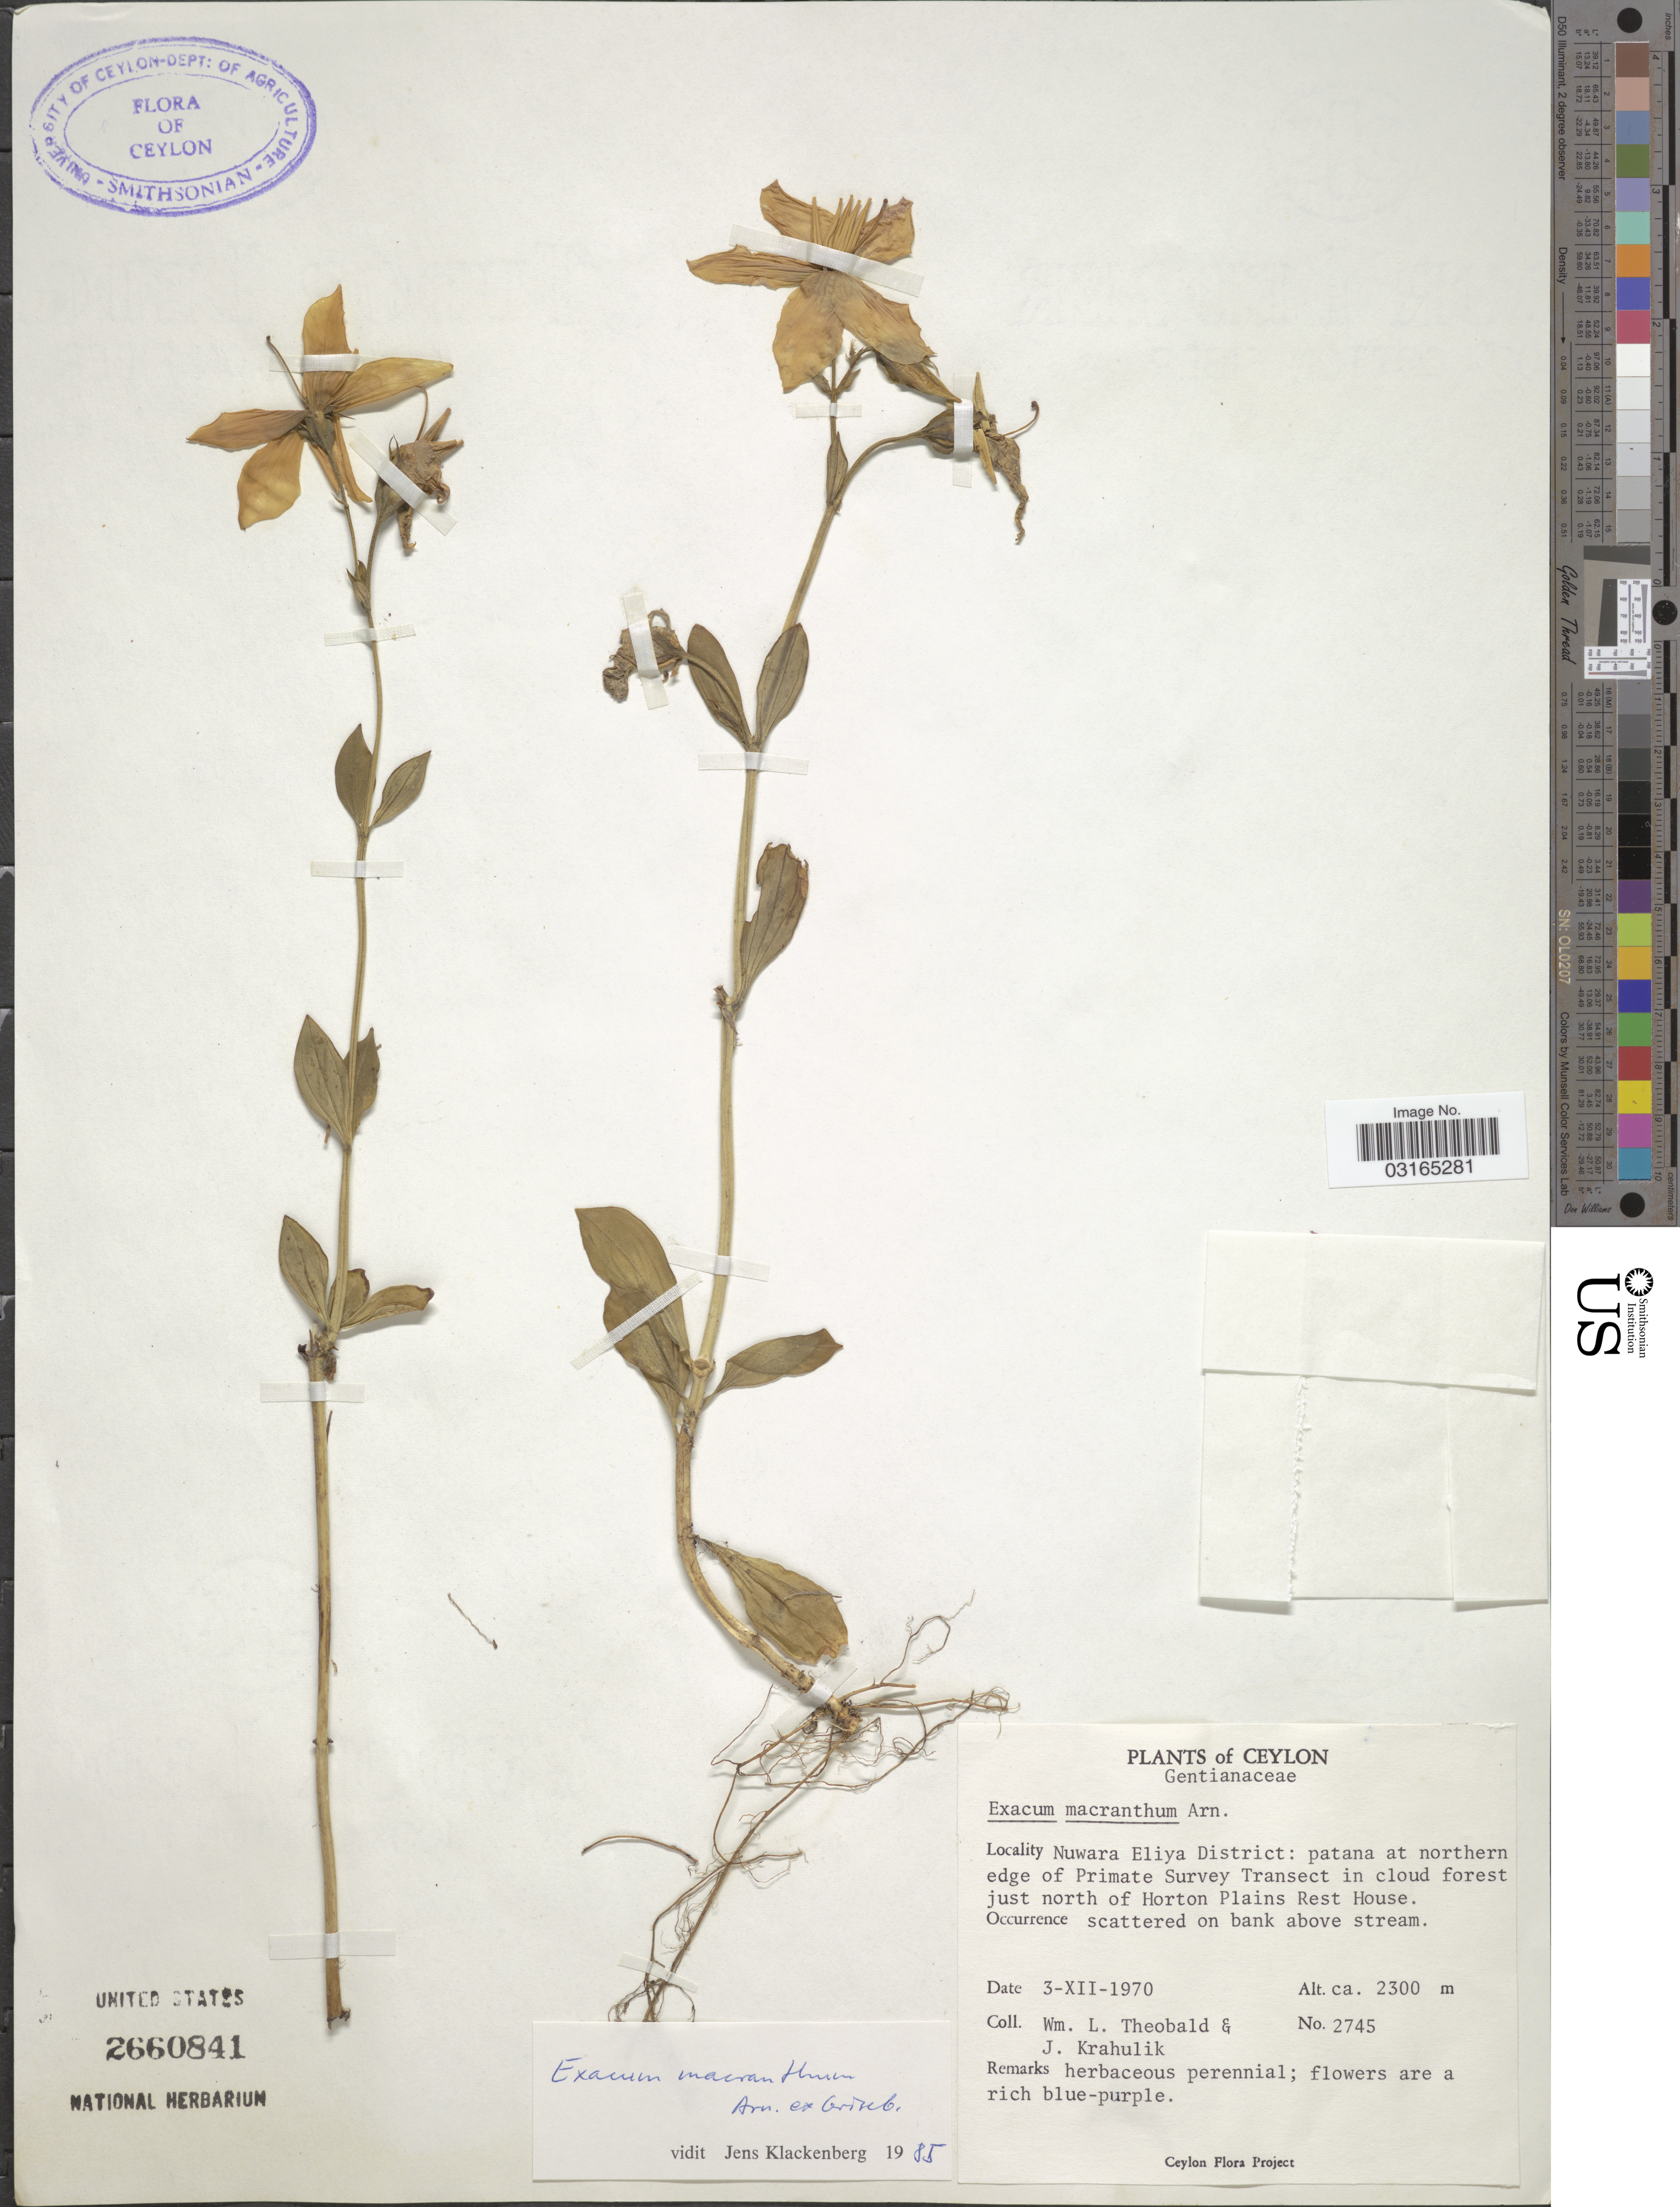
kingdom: Plantae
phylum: Tracheophyta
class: Magnoliopsida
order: Gentianales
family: Gentianaceae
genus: Exacum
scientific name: Exacum macranthum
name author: Arn. ex Griseb.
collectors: W. L. Theobald & J. Krahulik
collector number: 2745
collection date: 1970-12-03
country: Sri Lanka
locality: Ceylon. Nuwara Eliya District: patana at northern edge of Primate Survey Transect in cloud forest just north of Horton Plains Rest House.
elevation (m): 2300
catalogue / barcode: US 2660841